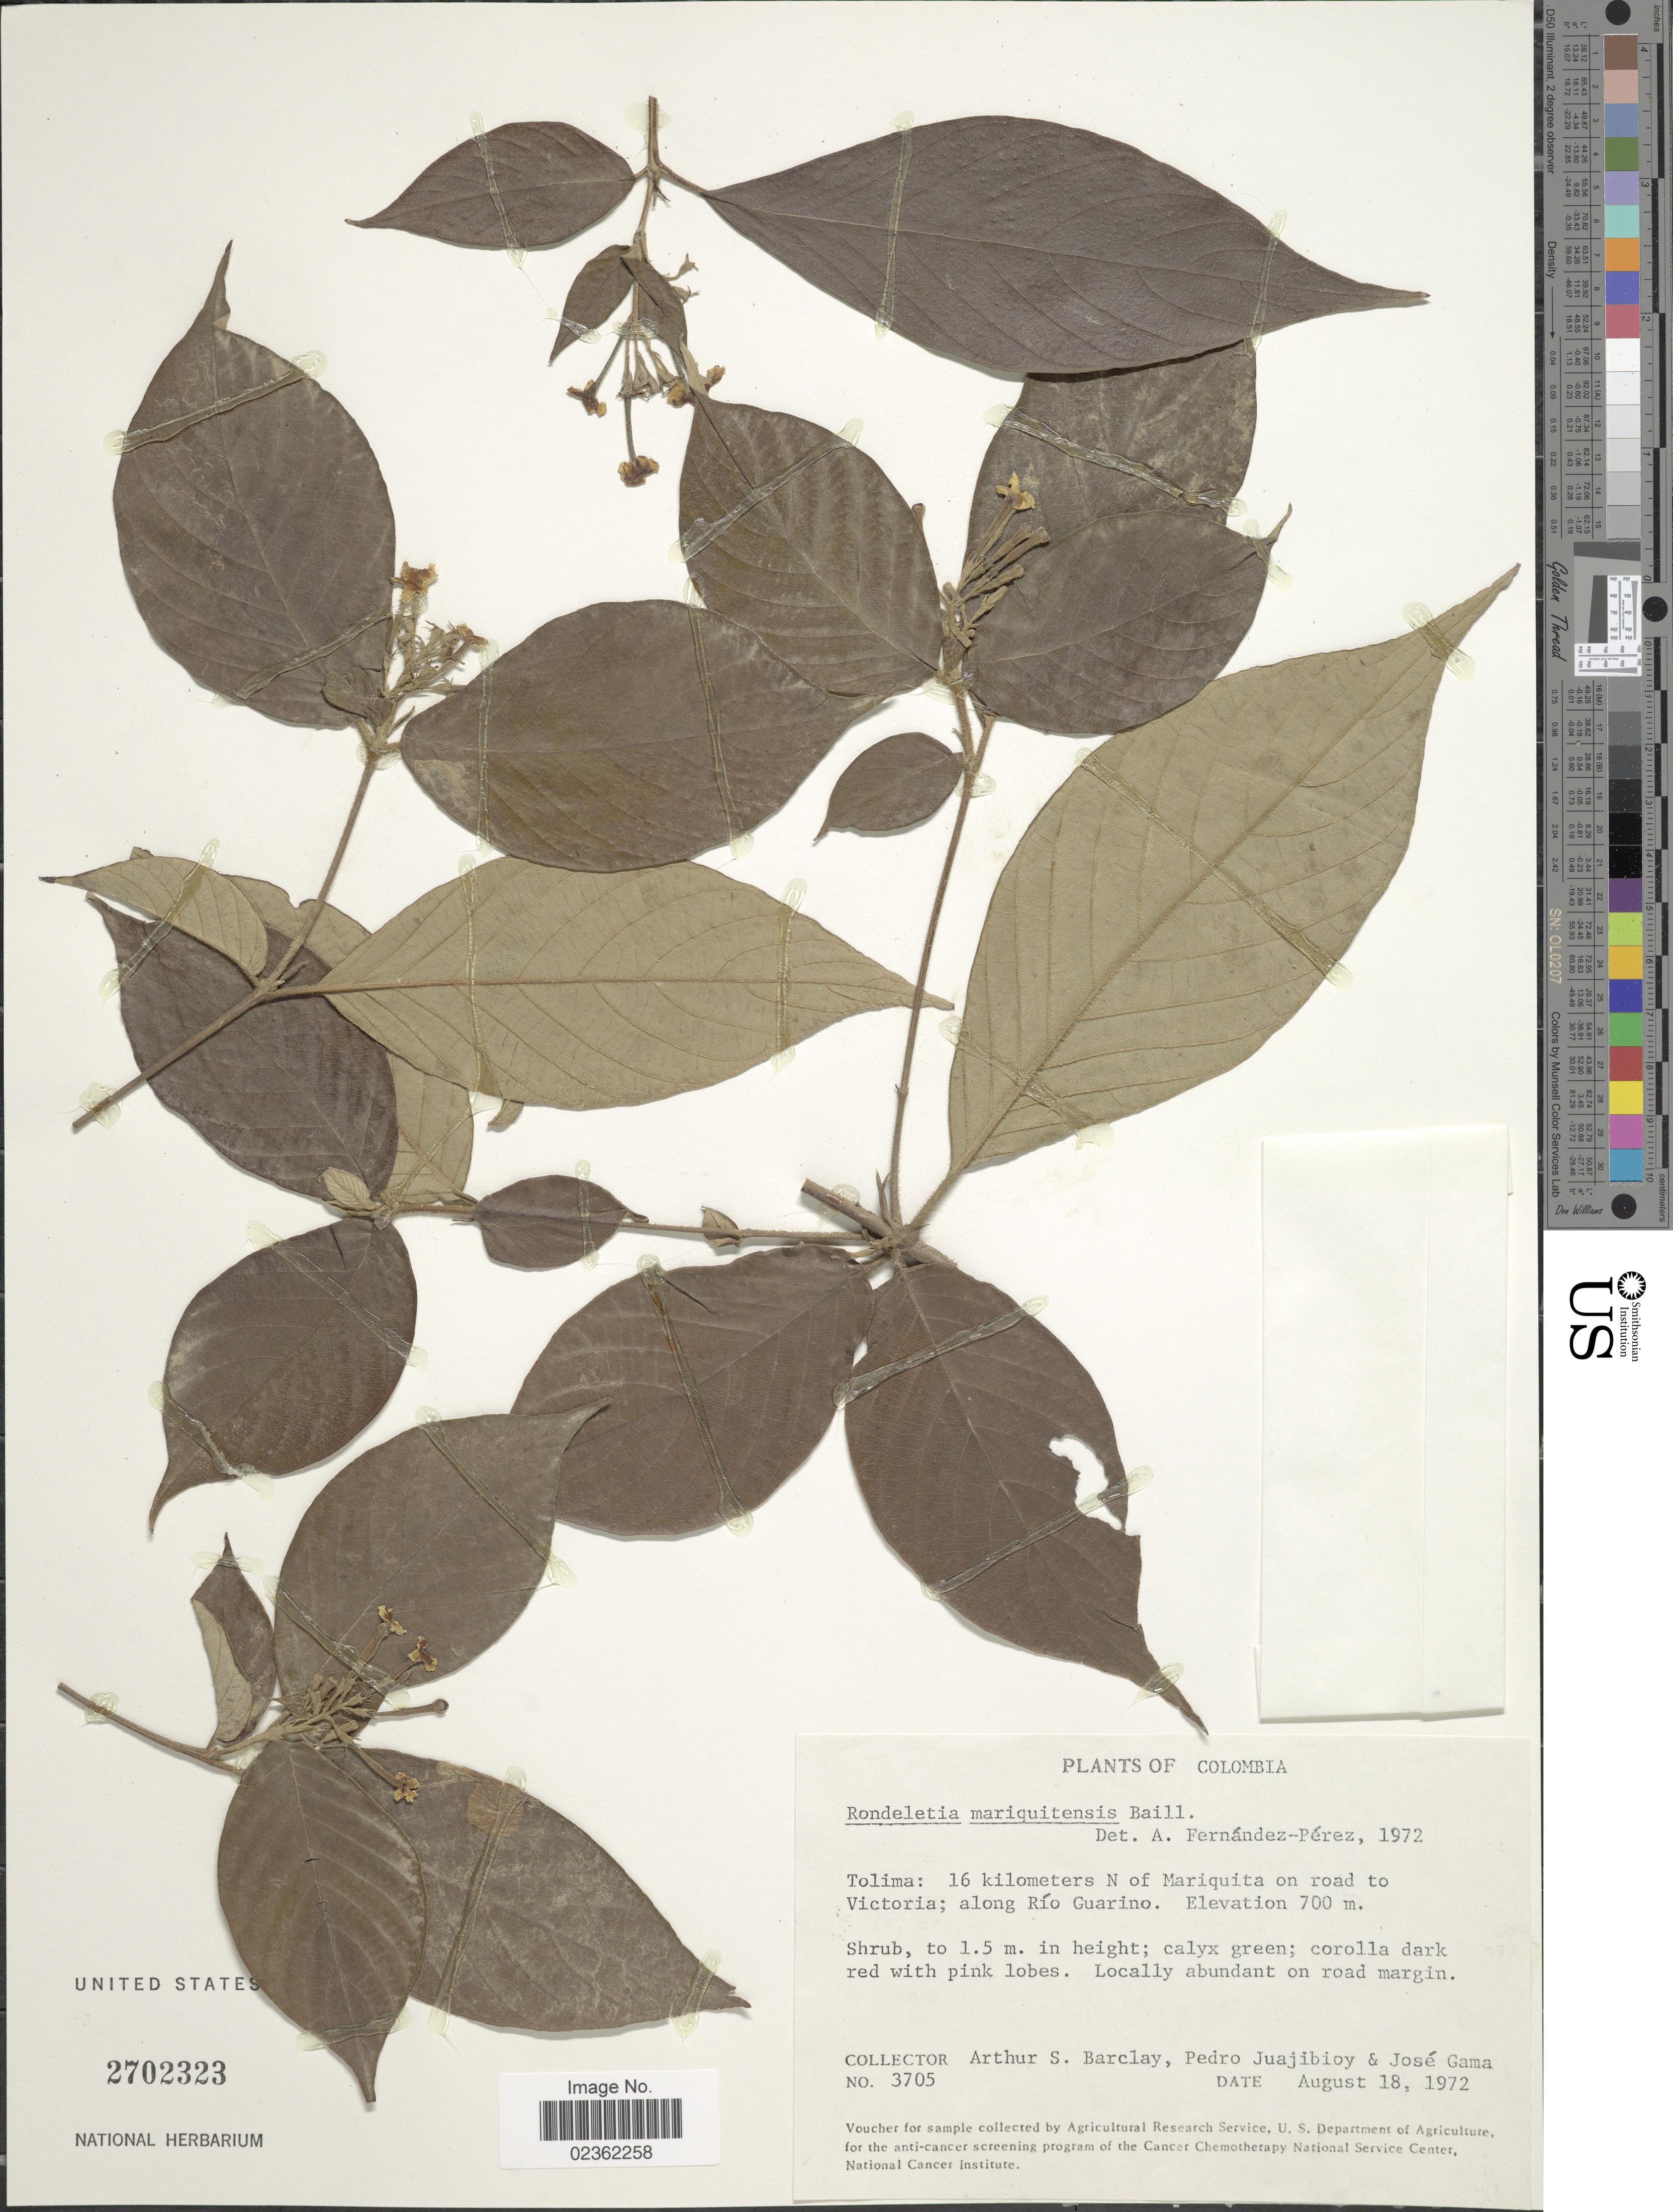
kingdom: Plantae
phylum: Tracheophyta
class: Magnoliopsida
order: Gentianales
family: Rubiaceae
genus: Rondeletia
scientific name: Rondeletia mariquitensis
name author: Baill.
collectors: A. S. Barclay, P. Juajibioy & J. Gama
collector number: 3705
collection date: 1972-08-18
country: Colombia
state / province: Tolima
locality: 16 kilometers N of Mariquita on road to Victoria; along Rio Guarino.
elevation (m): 700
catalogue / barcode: US 2702323